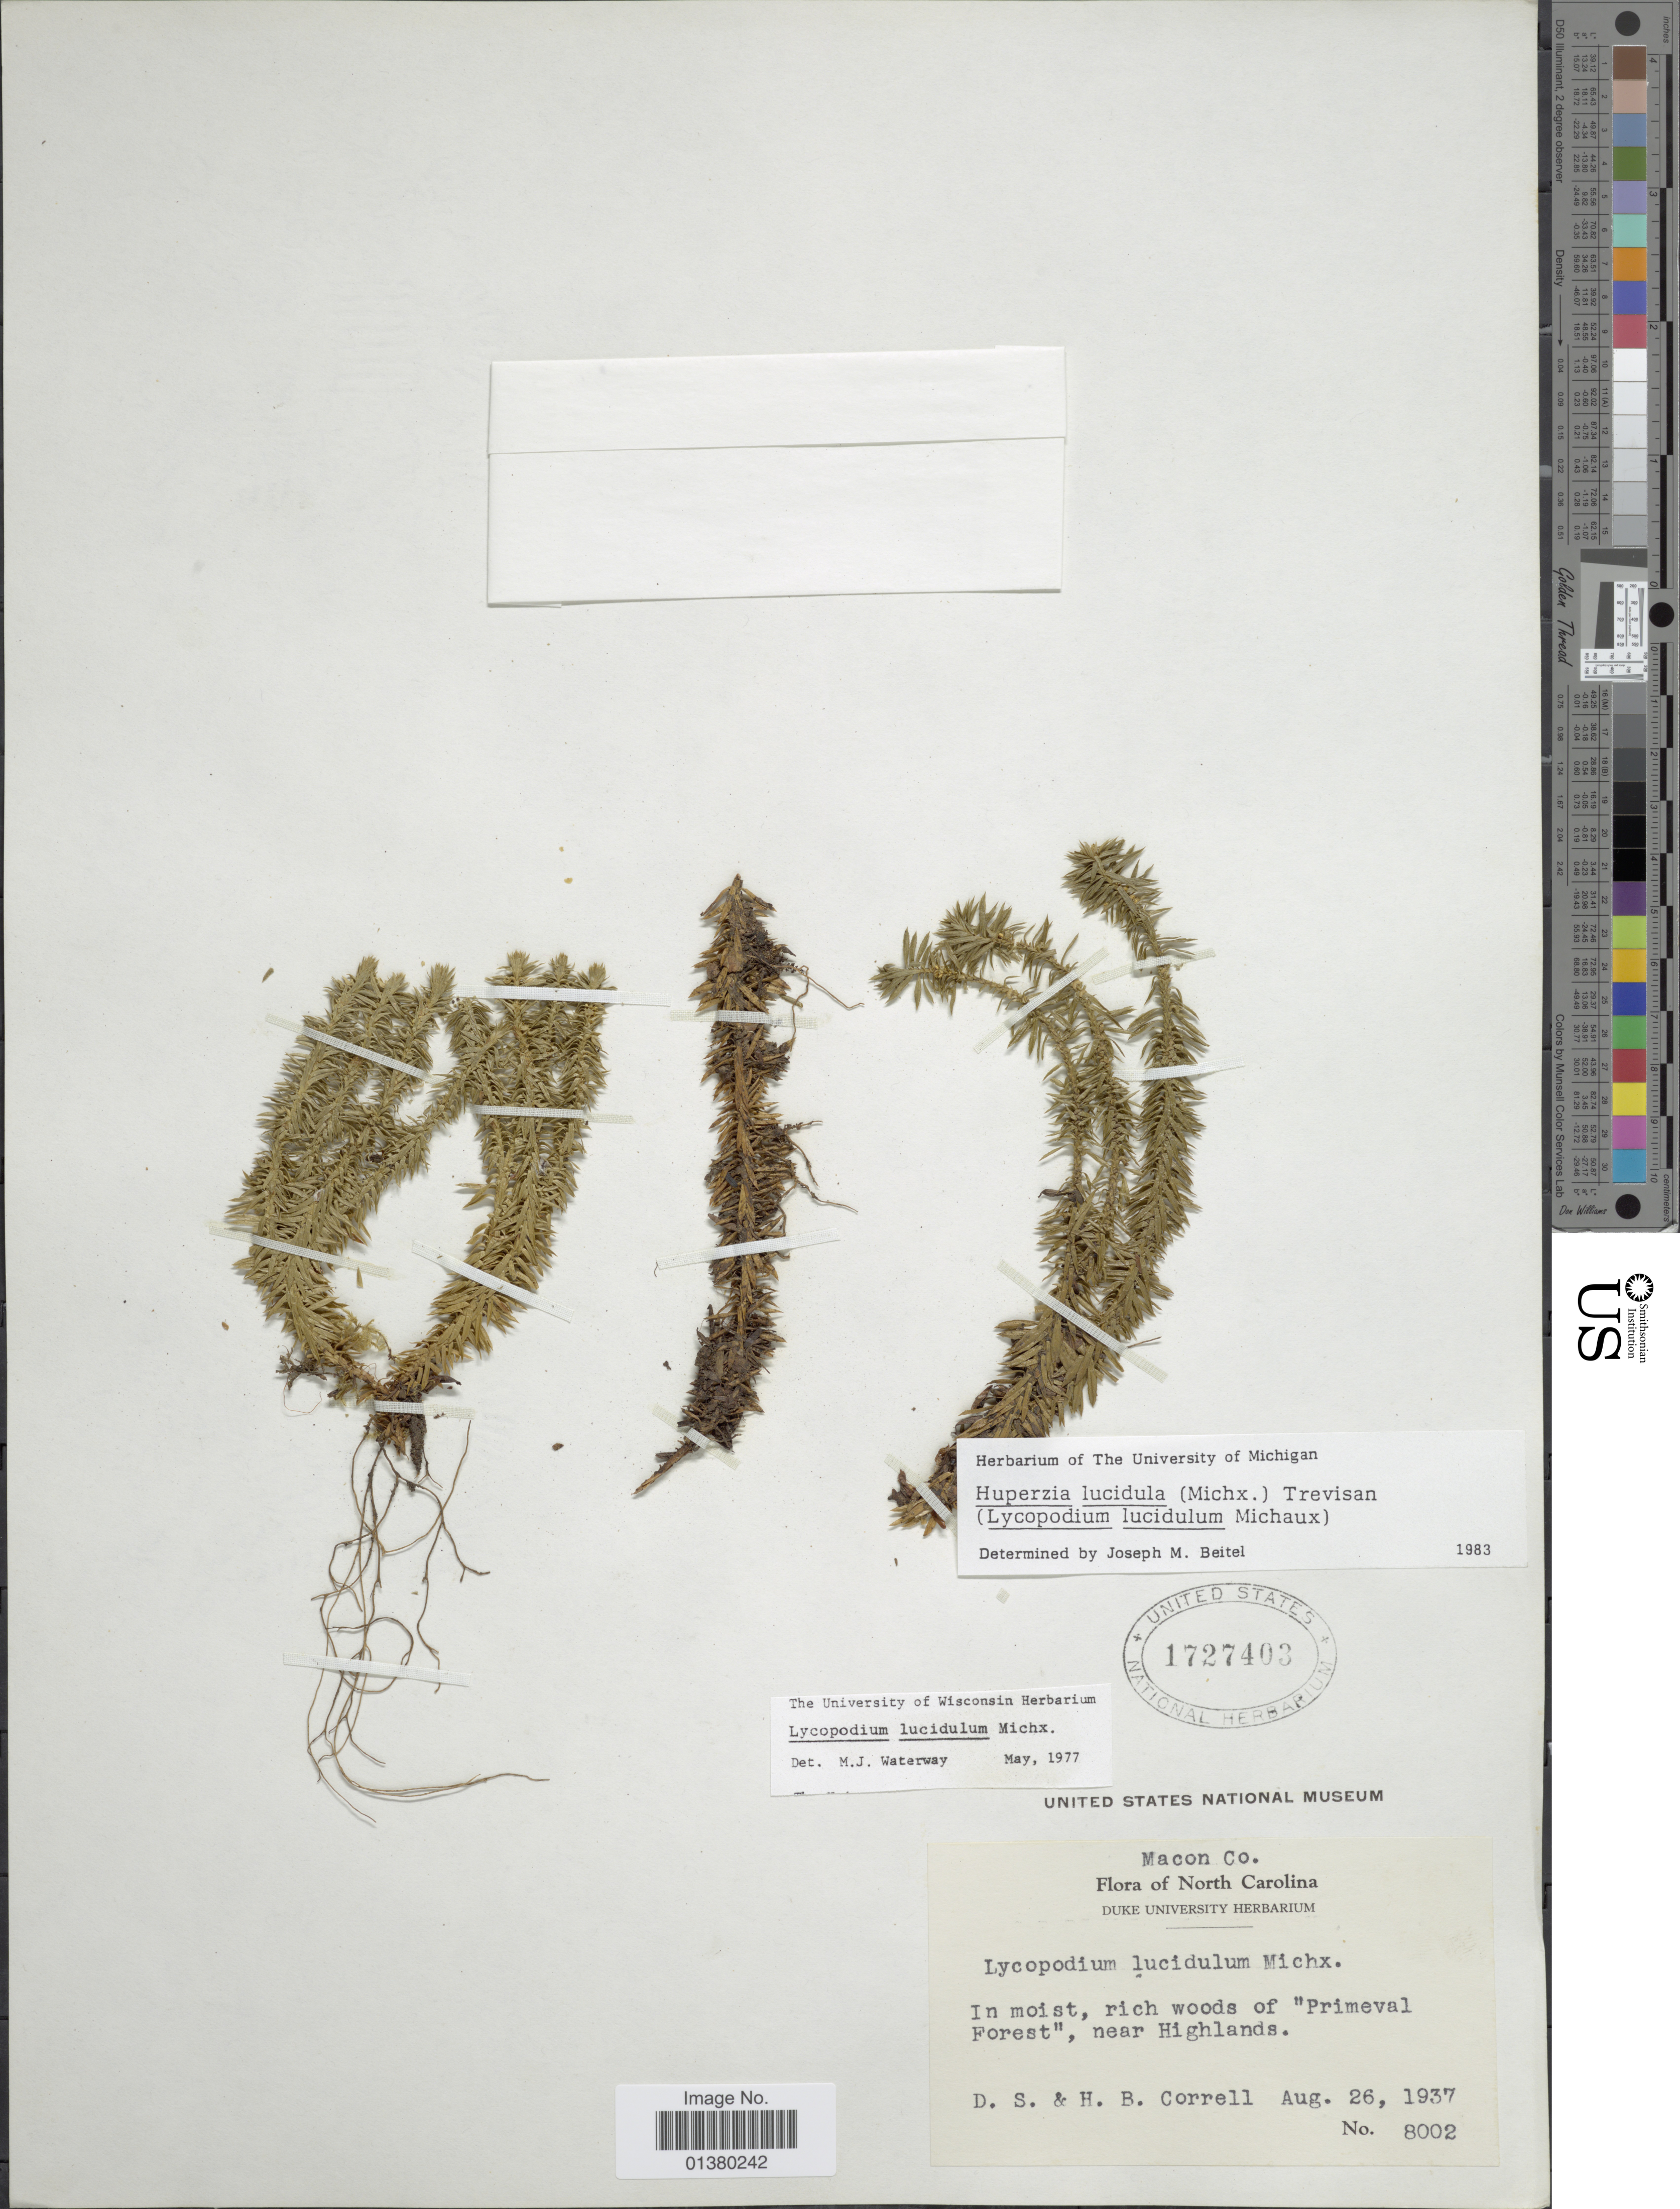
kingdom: Plantae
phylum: Tracheophyta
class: Lycopodiopsida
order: Lycopodiales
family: Lycopodiaceae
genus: Huperzia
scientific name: Huperzia lucidula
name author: (Michx.) Trevis.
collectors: D. S. Correll & H. Correll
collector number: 8002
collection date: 1937-08-26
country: United States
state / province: North Carolina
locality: Macon Co, In moist, rich woods of 'Primeval Forest', near Highlands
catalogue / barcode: US 1727403